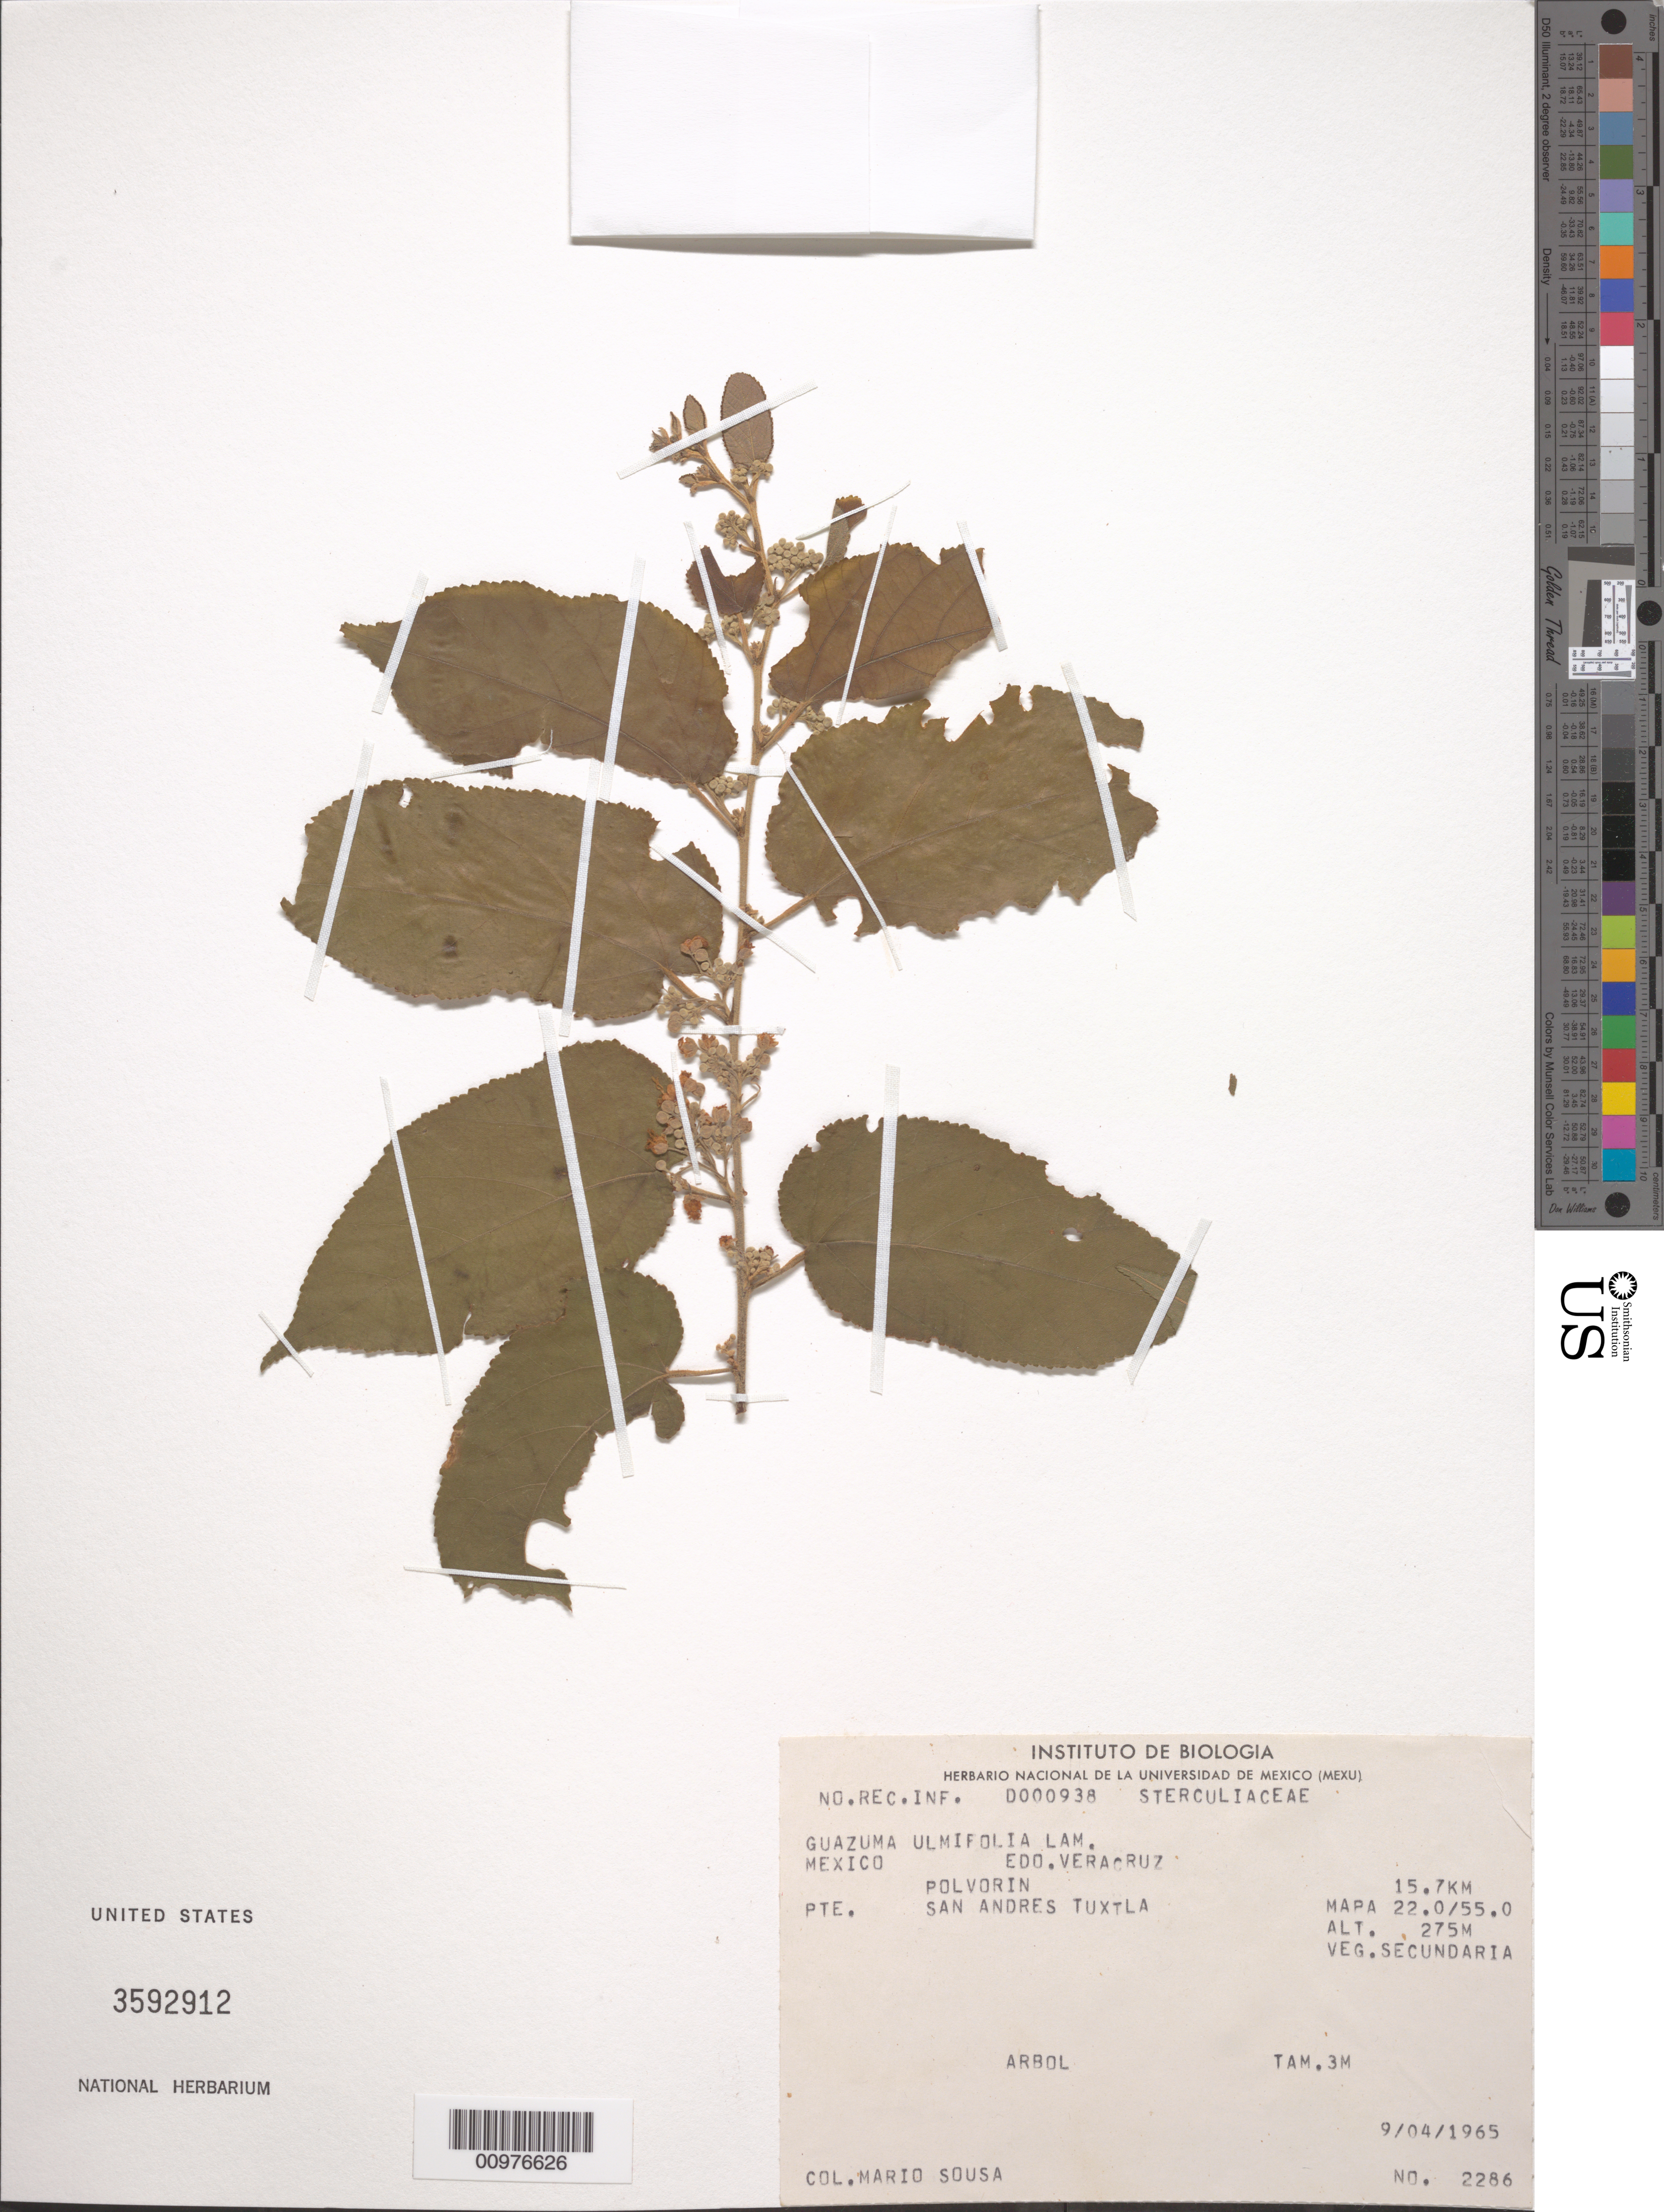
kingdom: Plantae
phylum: Tracheophyta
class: Magnoliopsida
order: Malvales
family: Malvaceae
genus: Guazuma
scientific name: Guazuma ulmifolia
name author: Lam.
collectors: M. Sousa S.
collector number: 2286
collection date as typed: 9/04/1965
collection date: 1965-04-09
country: Mexico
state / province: Veracruz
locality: San Andres Tuxtla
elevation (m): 275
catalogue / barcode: US 3592912